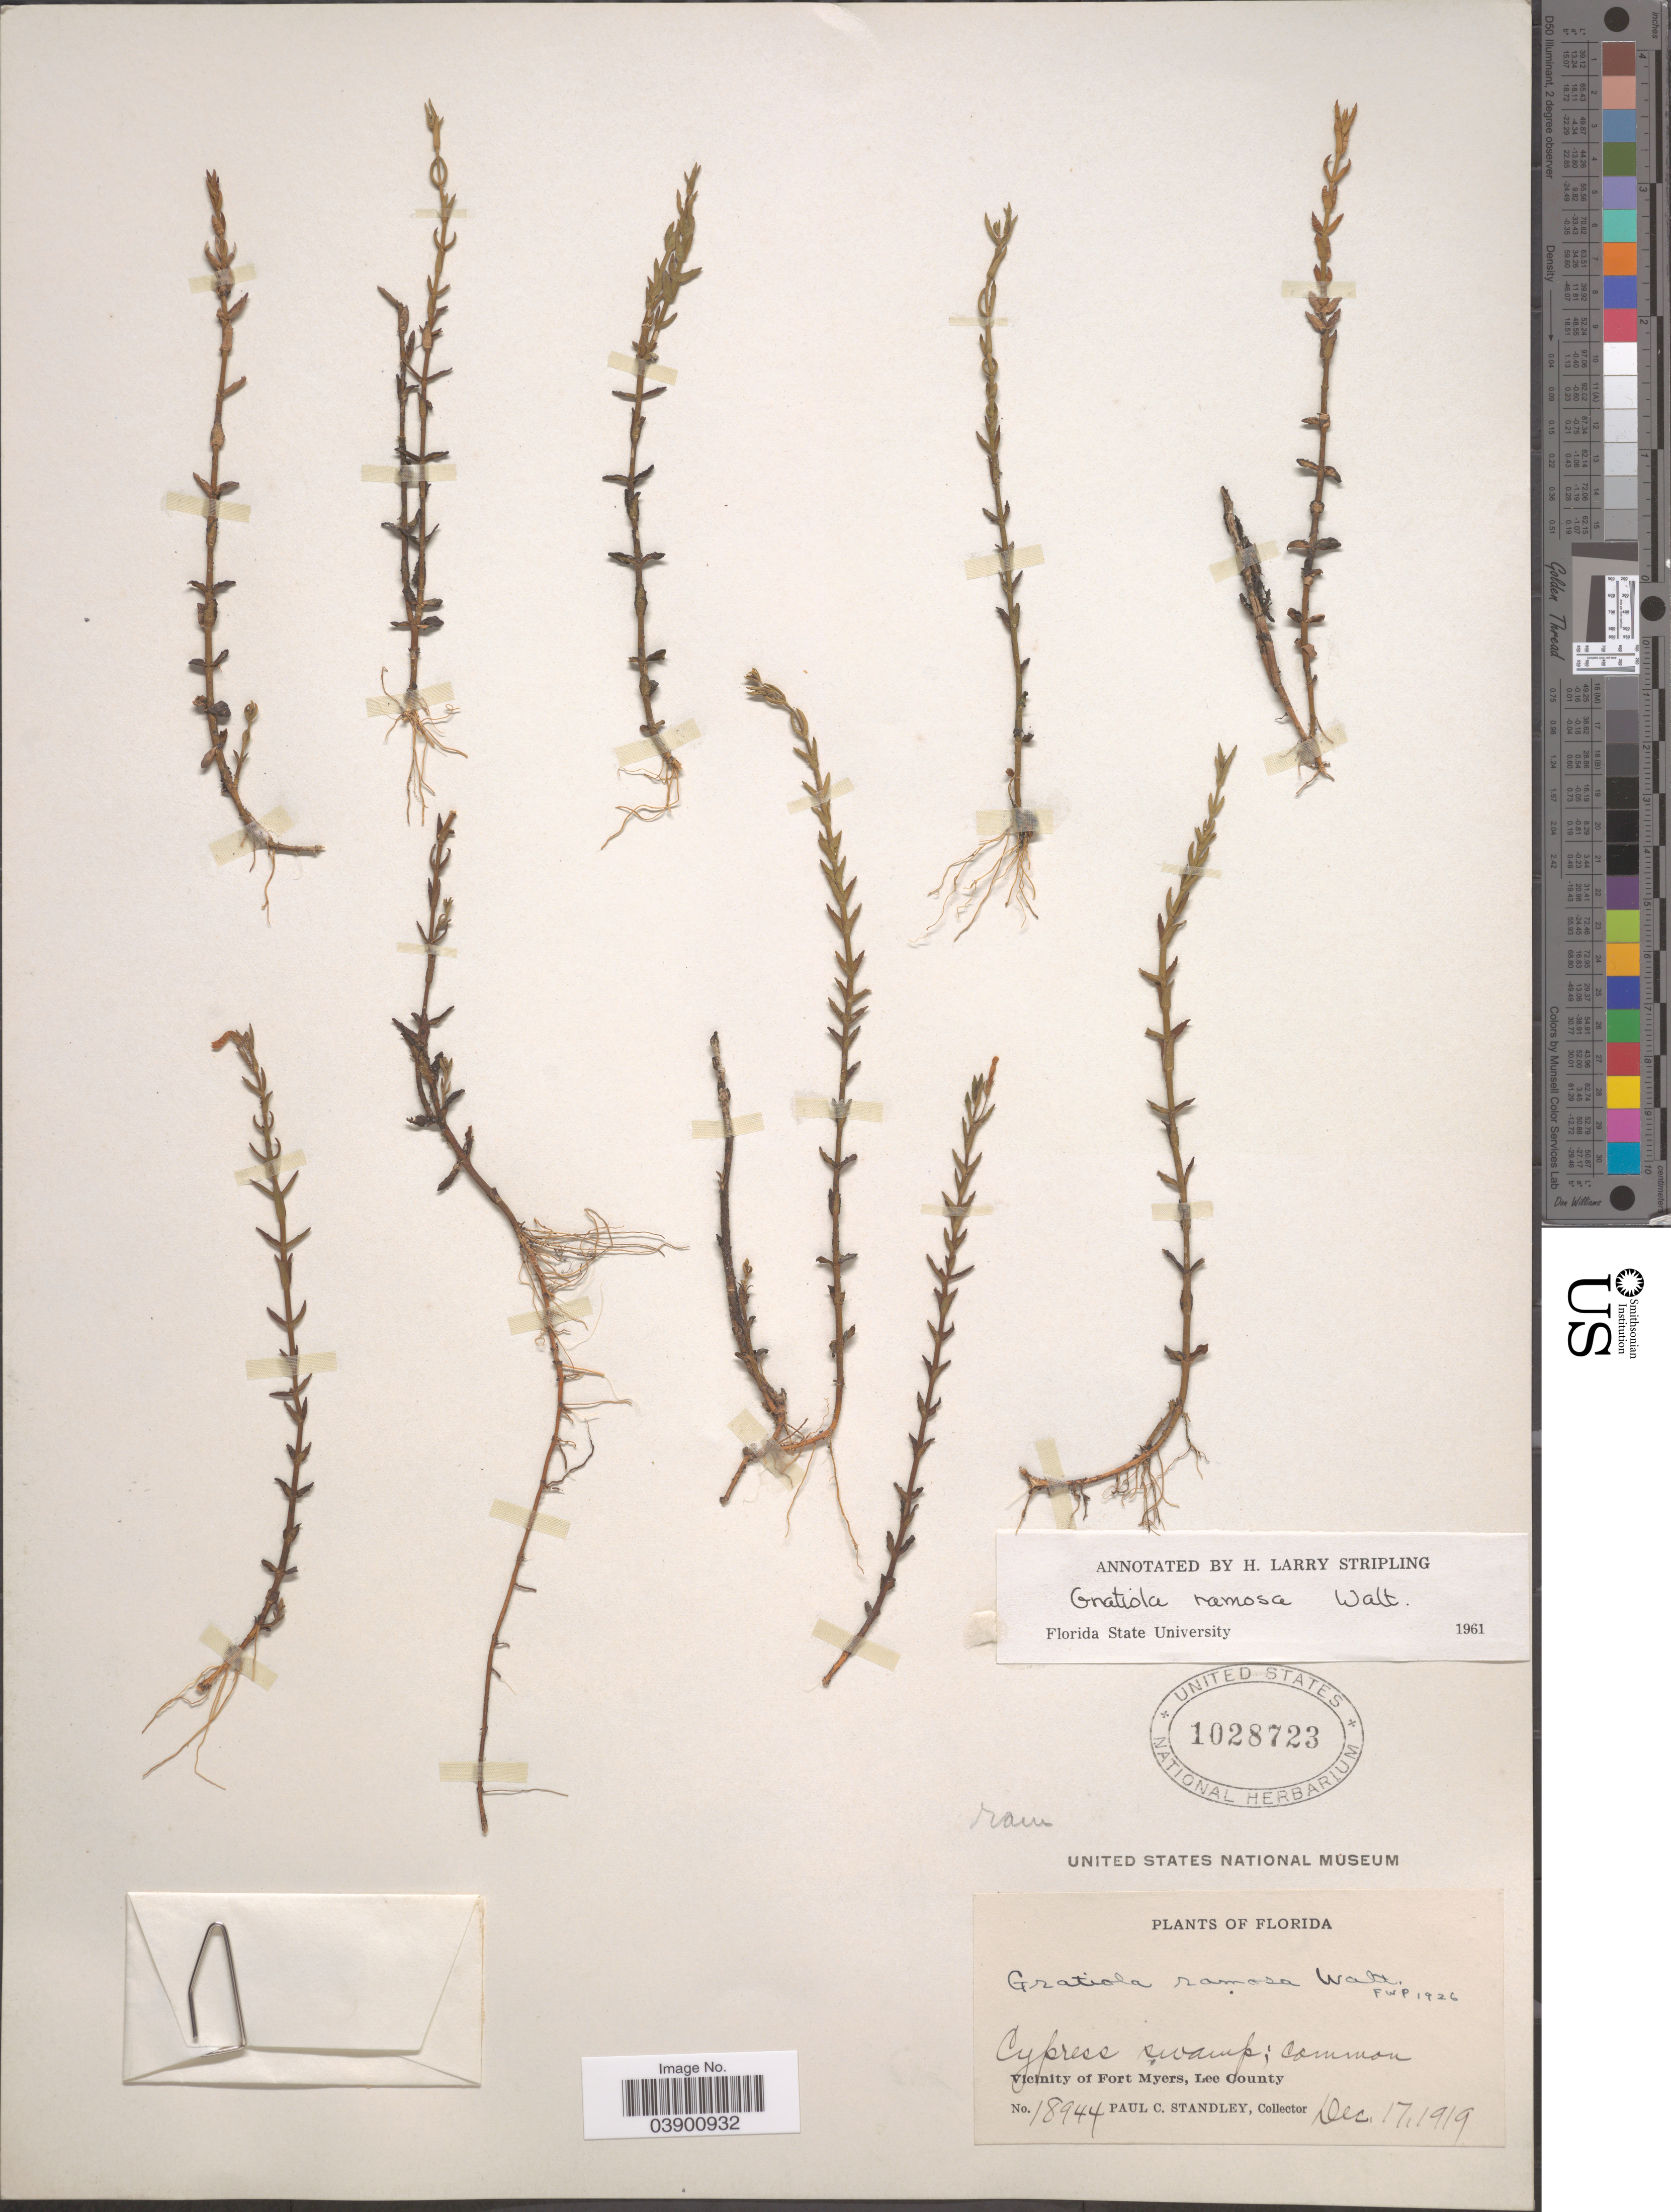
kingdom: Plantae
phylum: Tracheophyta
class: Magnoliopsida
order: Lamiales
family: Plantaginaceae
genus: Gratiola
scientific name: Gratiola ramosa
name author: Walter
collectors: P. C. Standley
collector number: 18944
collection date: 1919-12-17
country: United States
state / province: Florida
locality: Vicinity of Fort Myers, Lee County.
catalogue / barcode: US 1028723